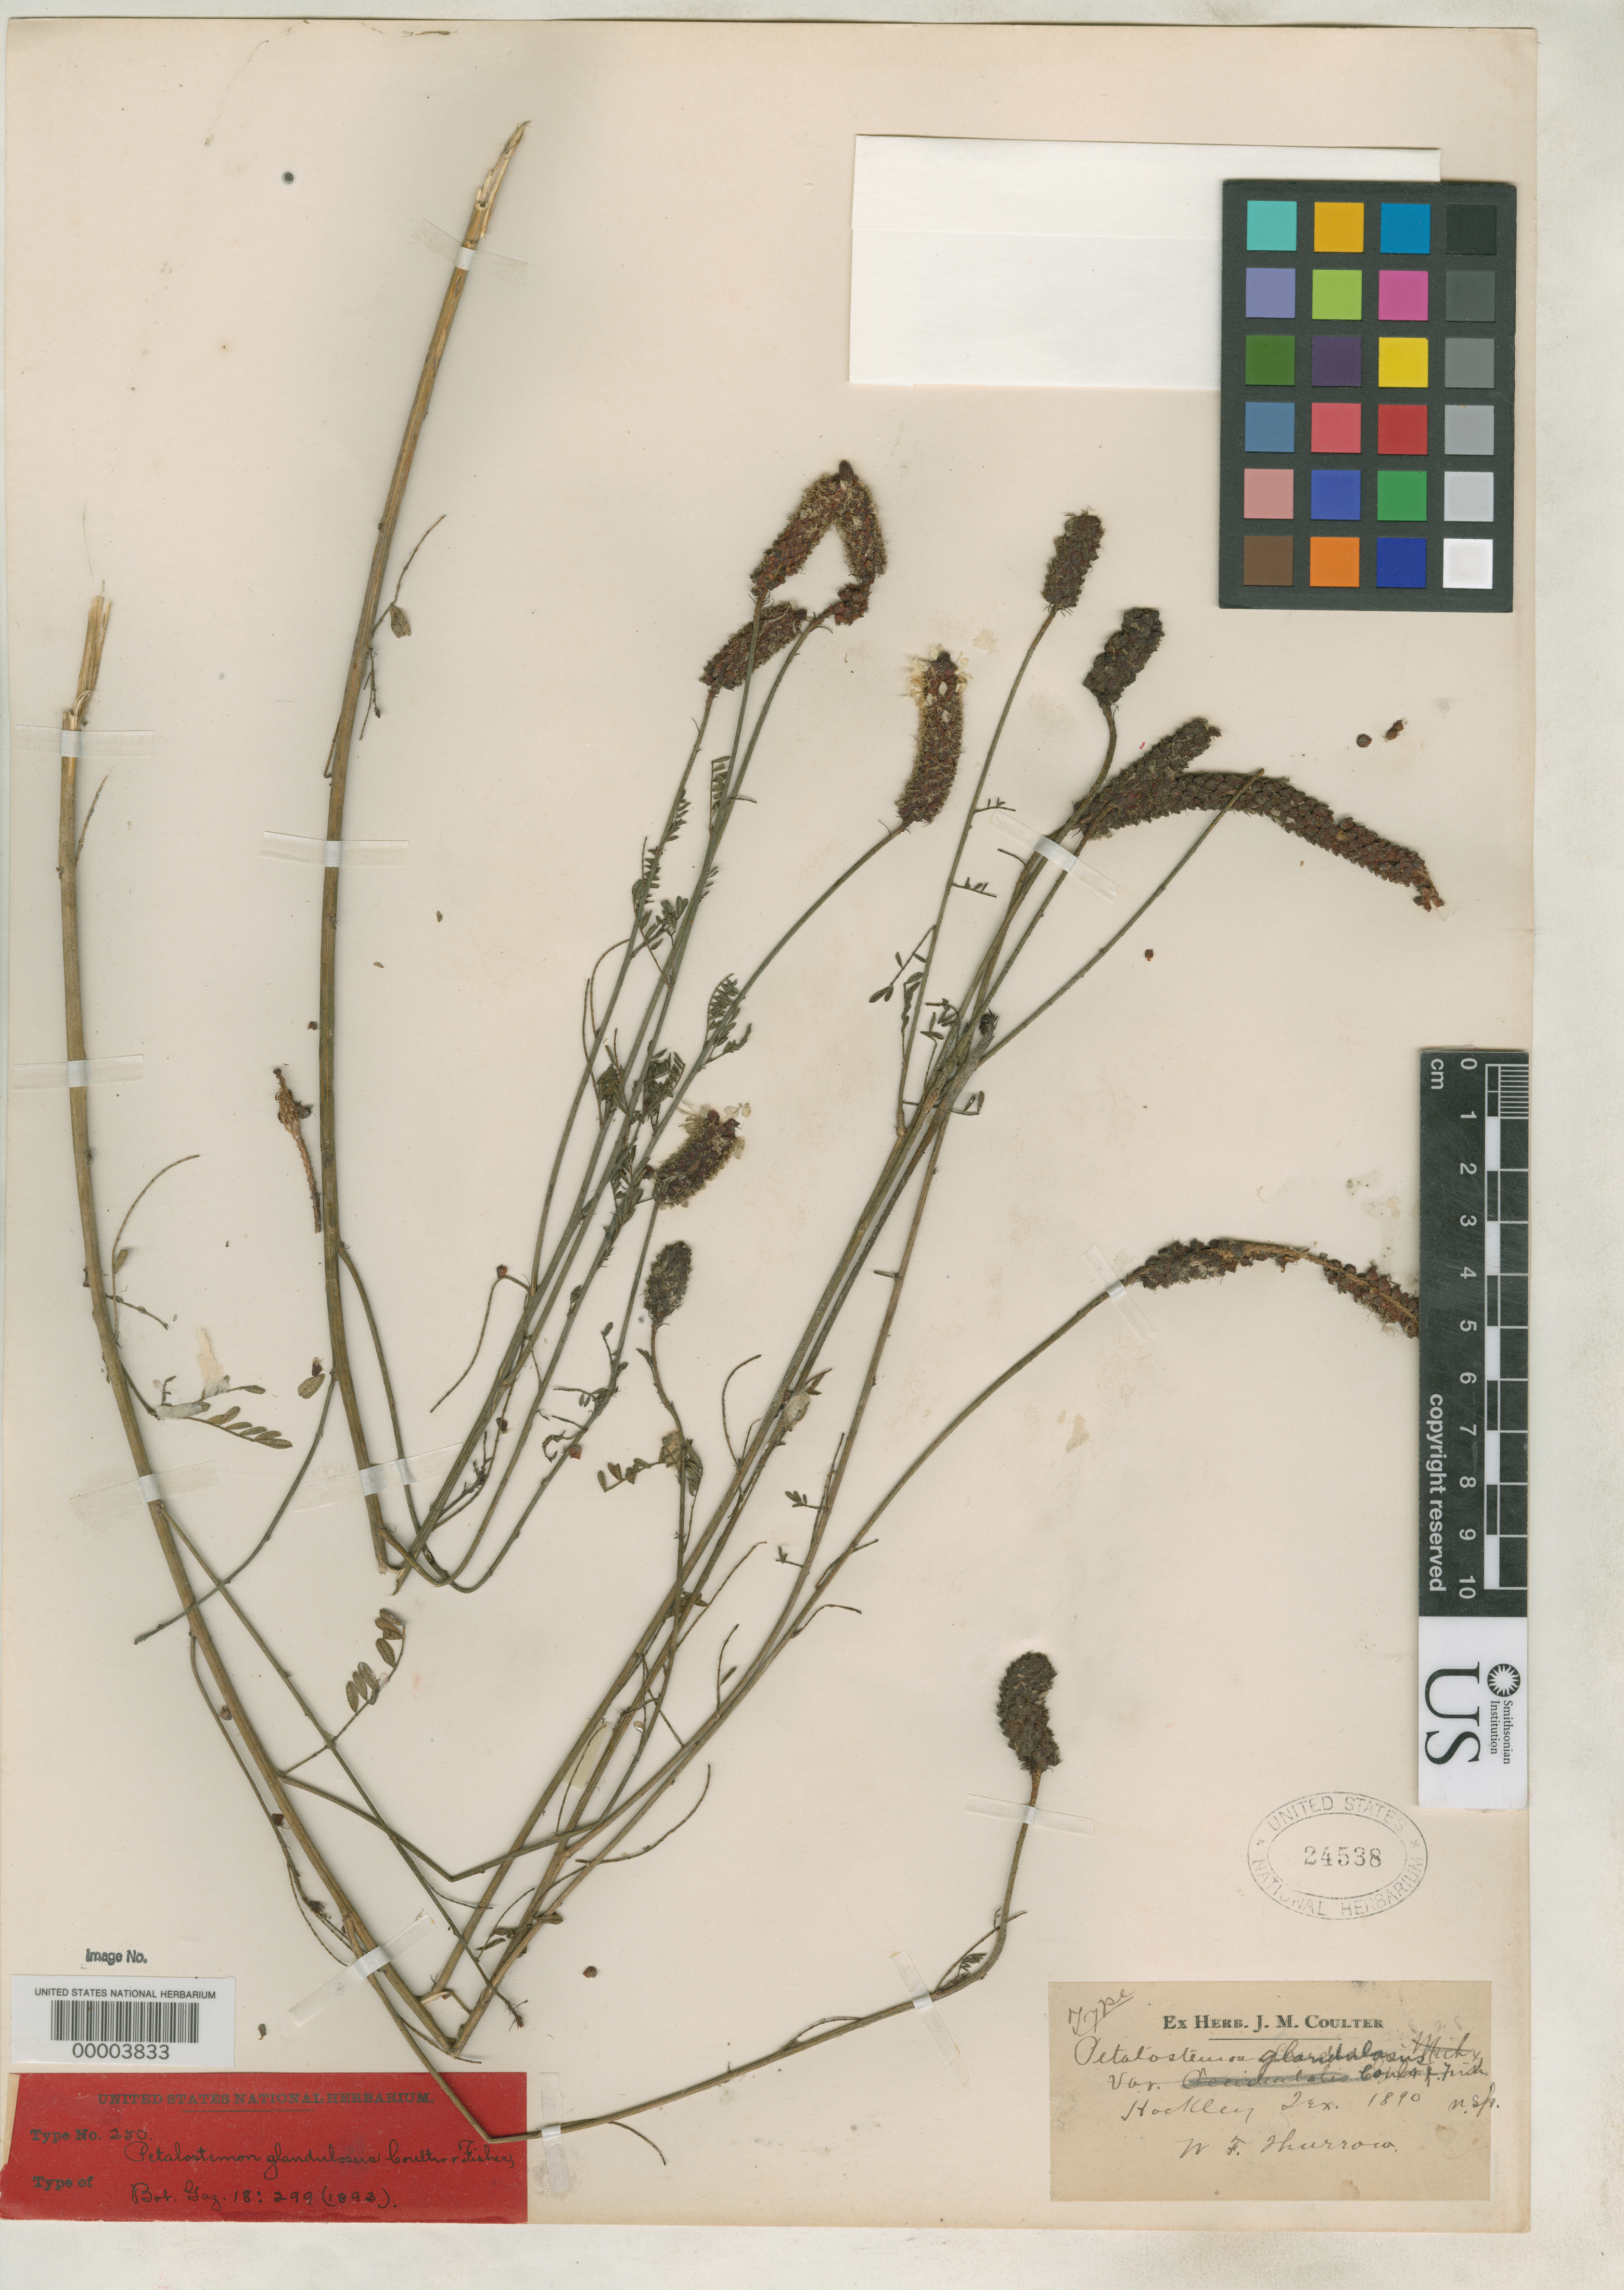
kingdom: Plantae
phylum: Tracheophyta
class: Magnoliopsida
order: Fabales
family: Fabaceae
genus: Petalostemon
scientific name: Petalostemon glandulosus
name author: J.M. Coult. & Fisher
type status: Syntype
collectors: F. W. Thurow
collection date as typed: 1890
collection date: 1890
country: United States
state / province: Texas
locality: Hockley.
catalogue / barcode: US 24538